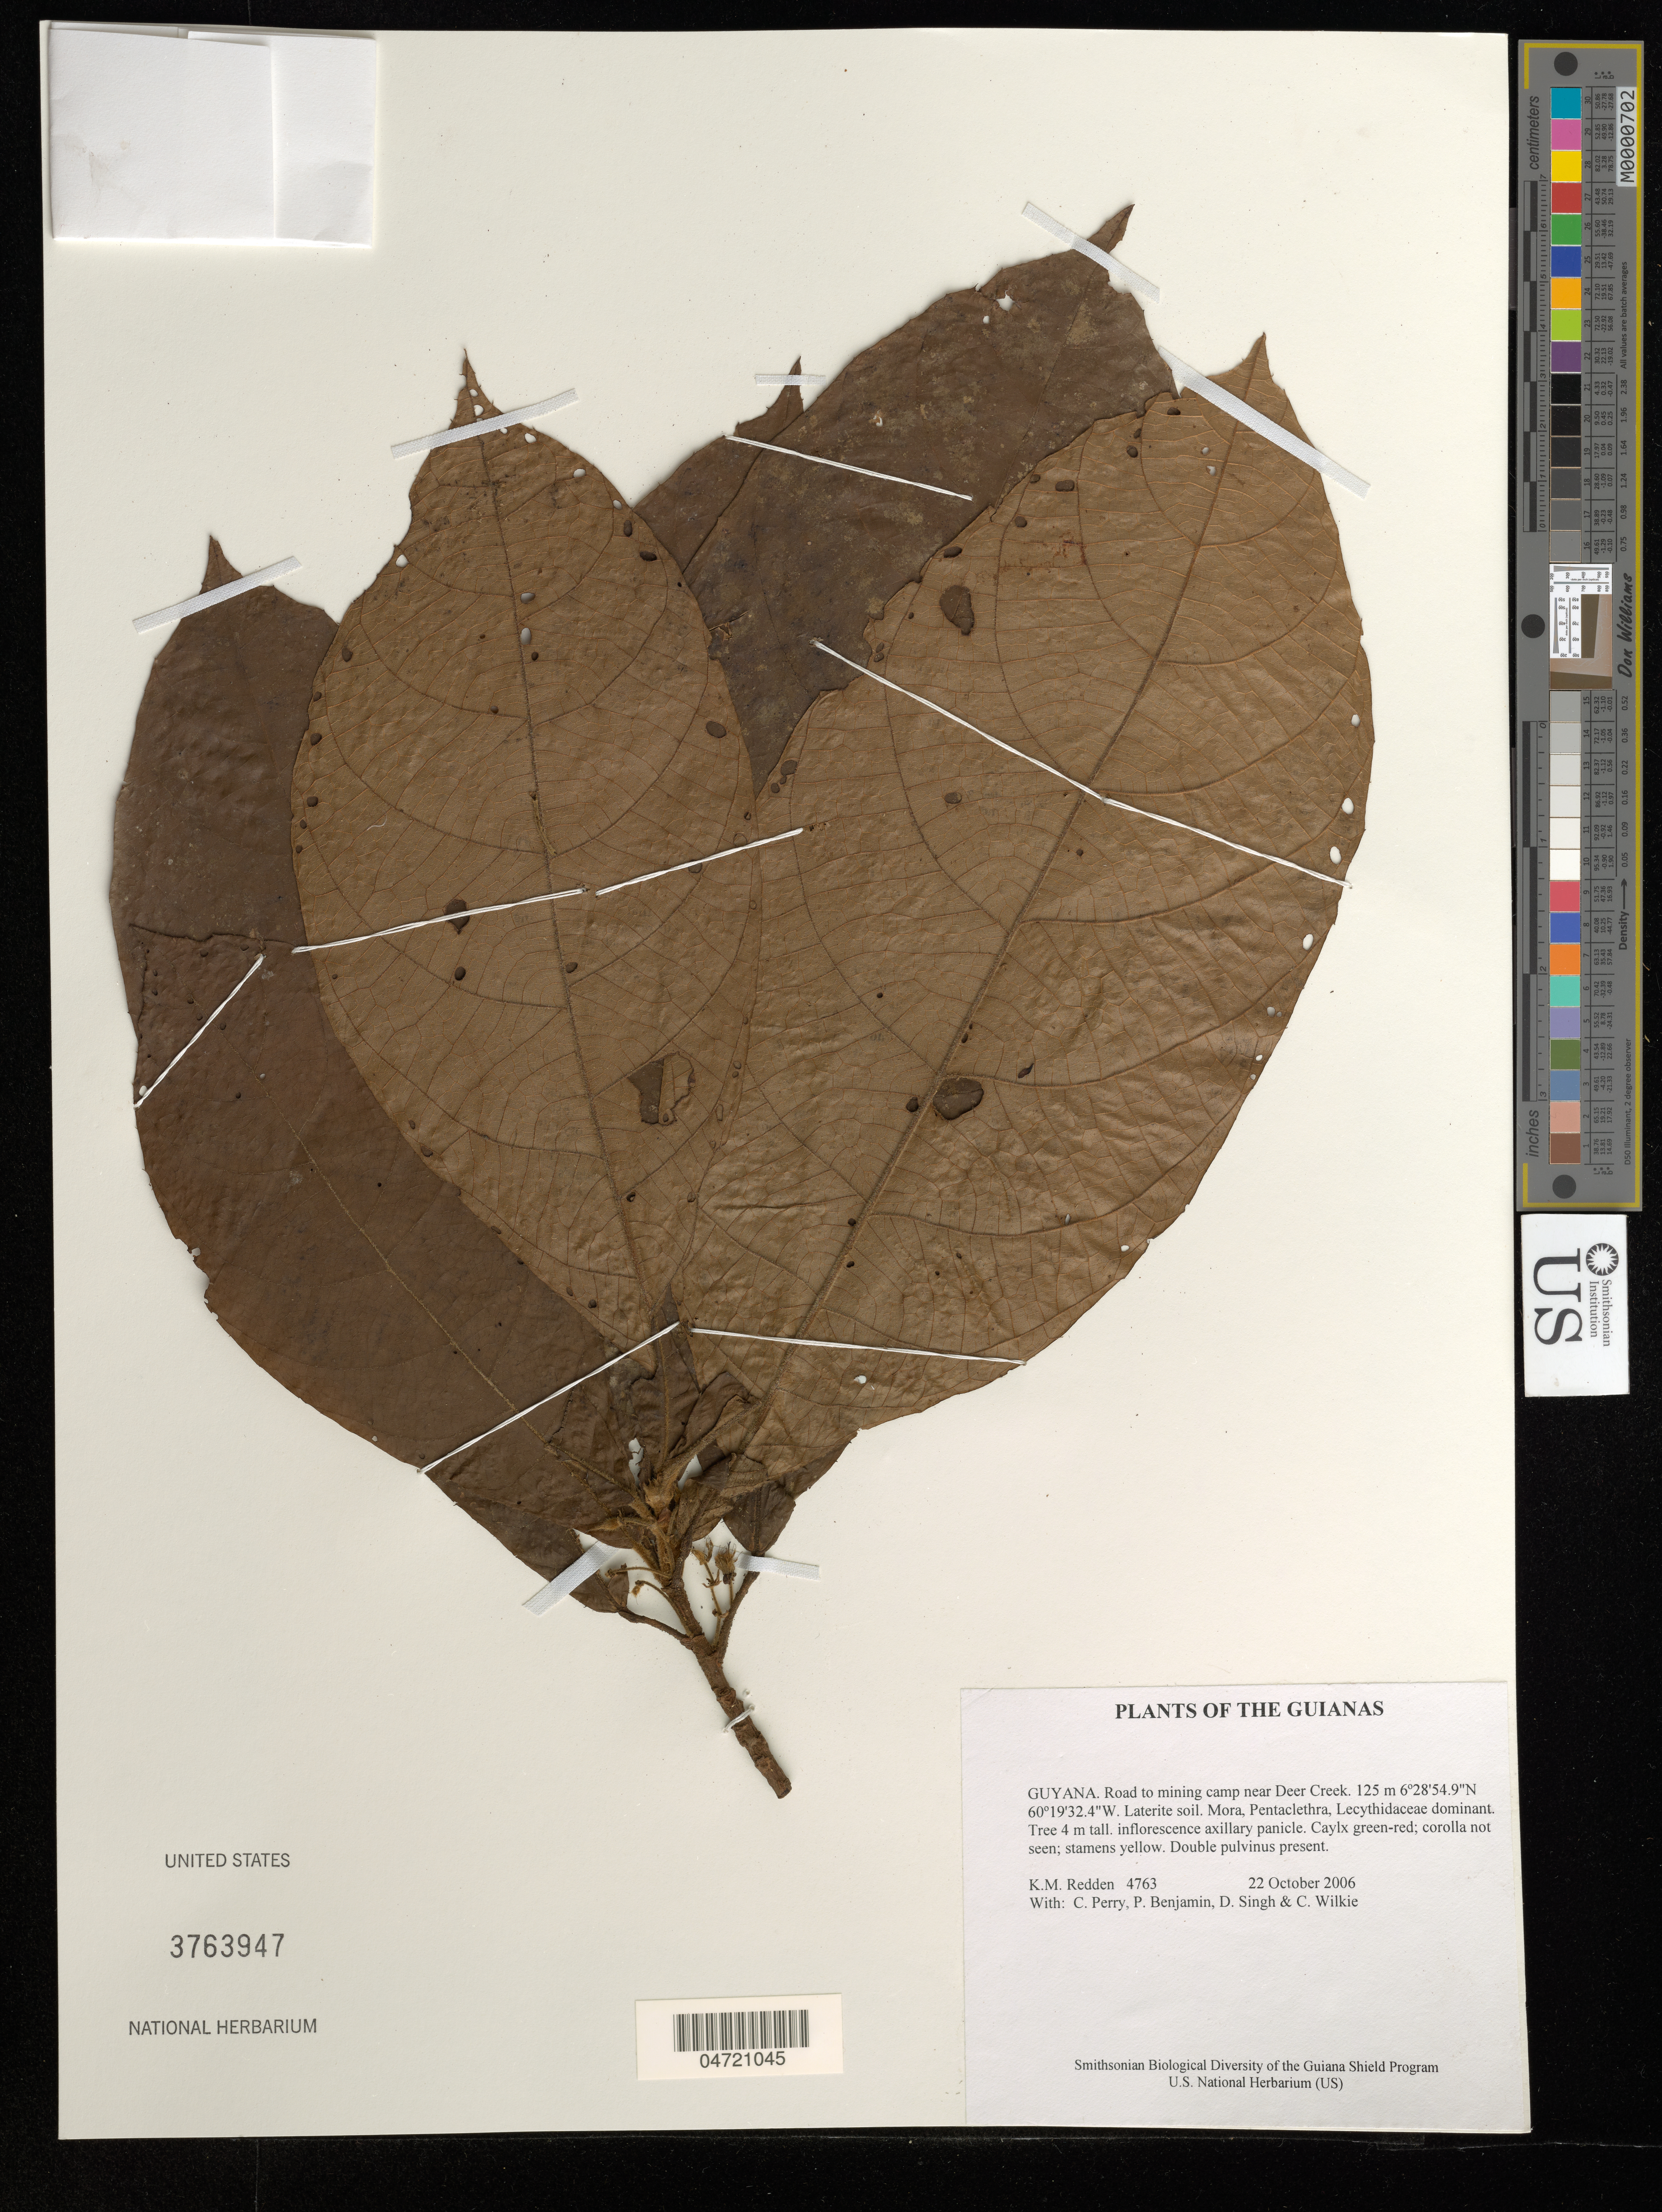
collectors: K. M. Redden, C. Perry, P. Benjamin, D. Singh & C. Wilkie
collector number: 4763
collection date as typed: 22 October 2006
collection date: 2006-10-22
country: Guyana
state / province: Cuyuni-Mazaruni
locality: Road to mining camp near Deer Creek.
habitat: Laterite soil. Mora, Pentaclethra, Lecythidaceae dominant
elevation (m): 125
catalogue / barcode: US 3763947